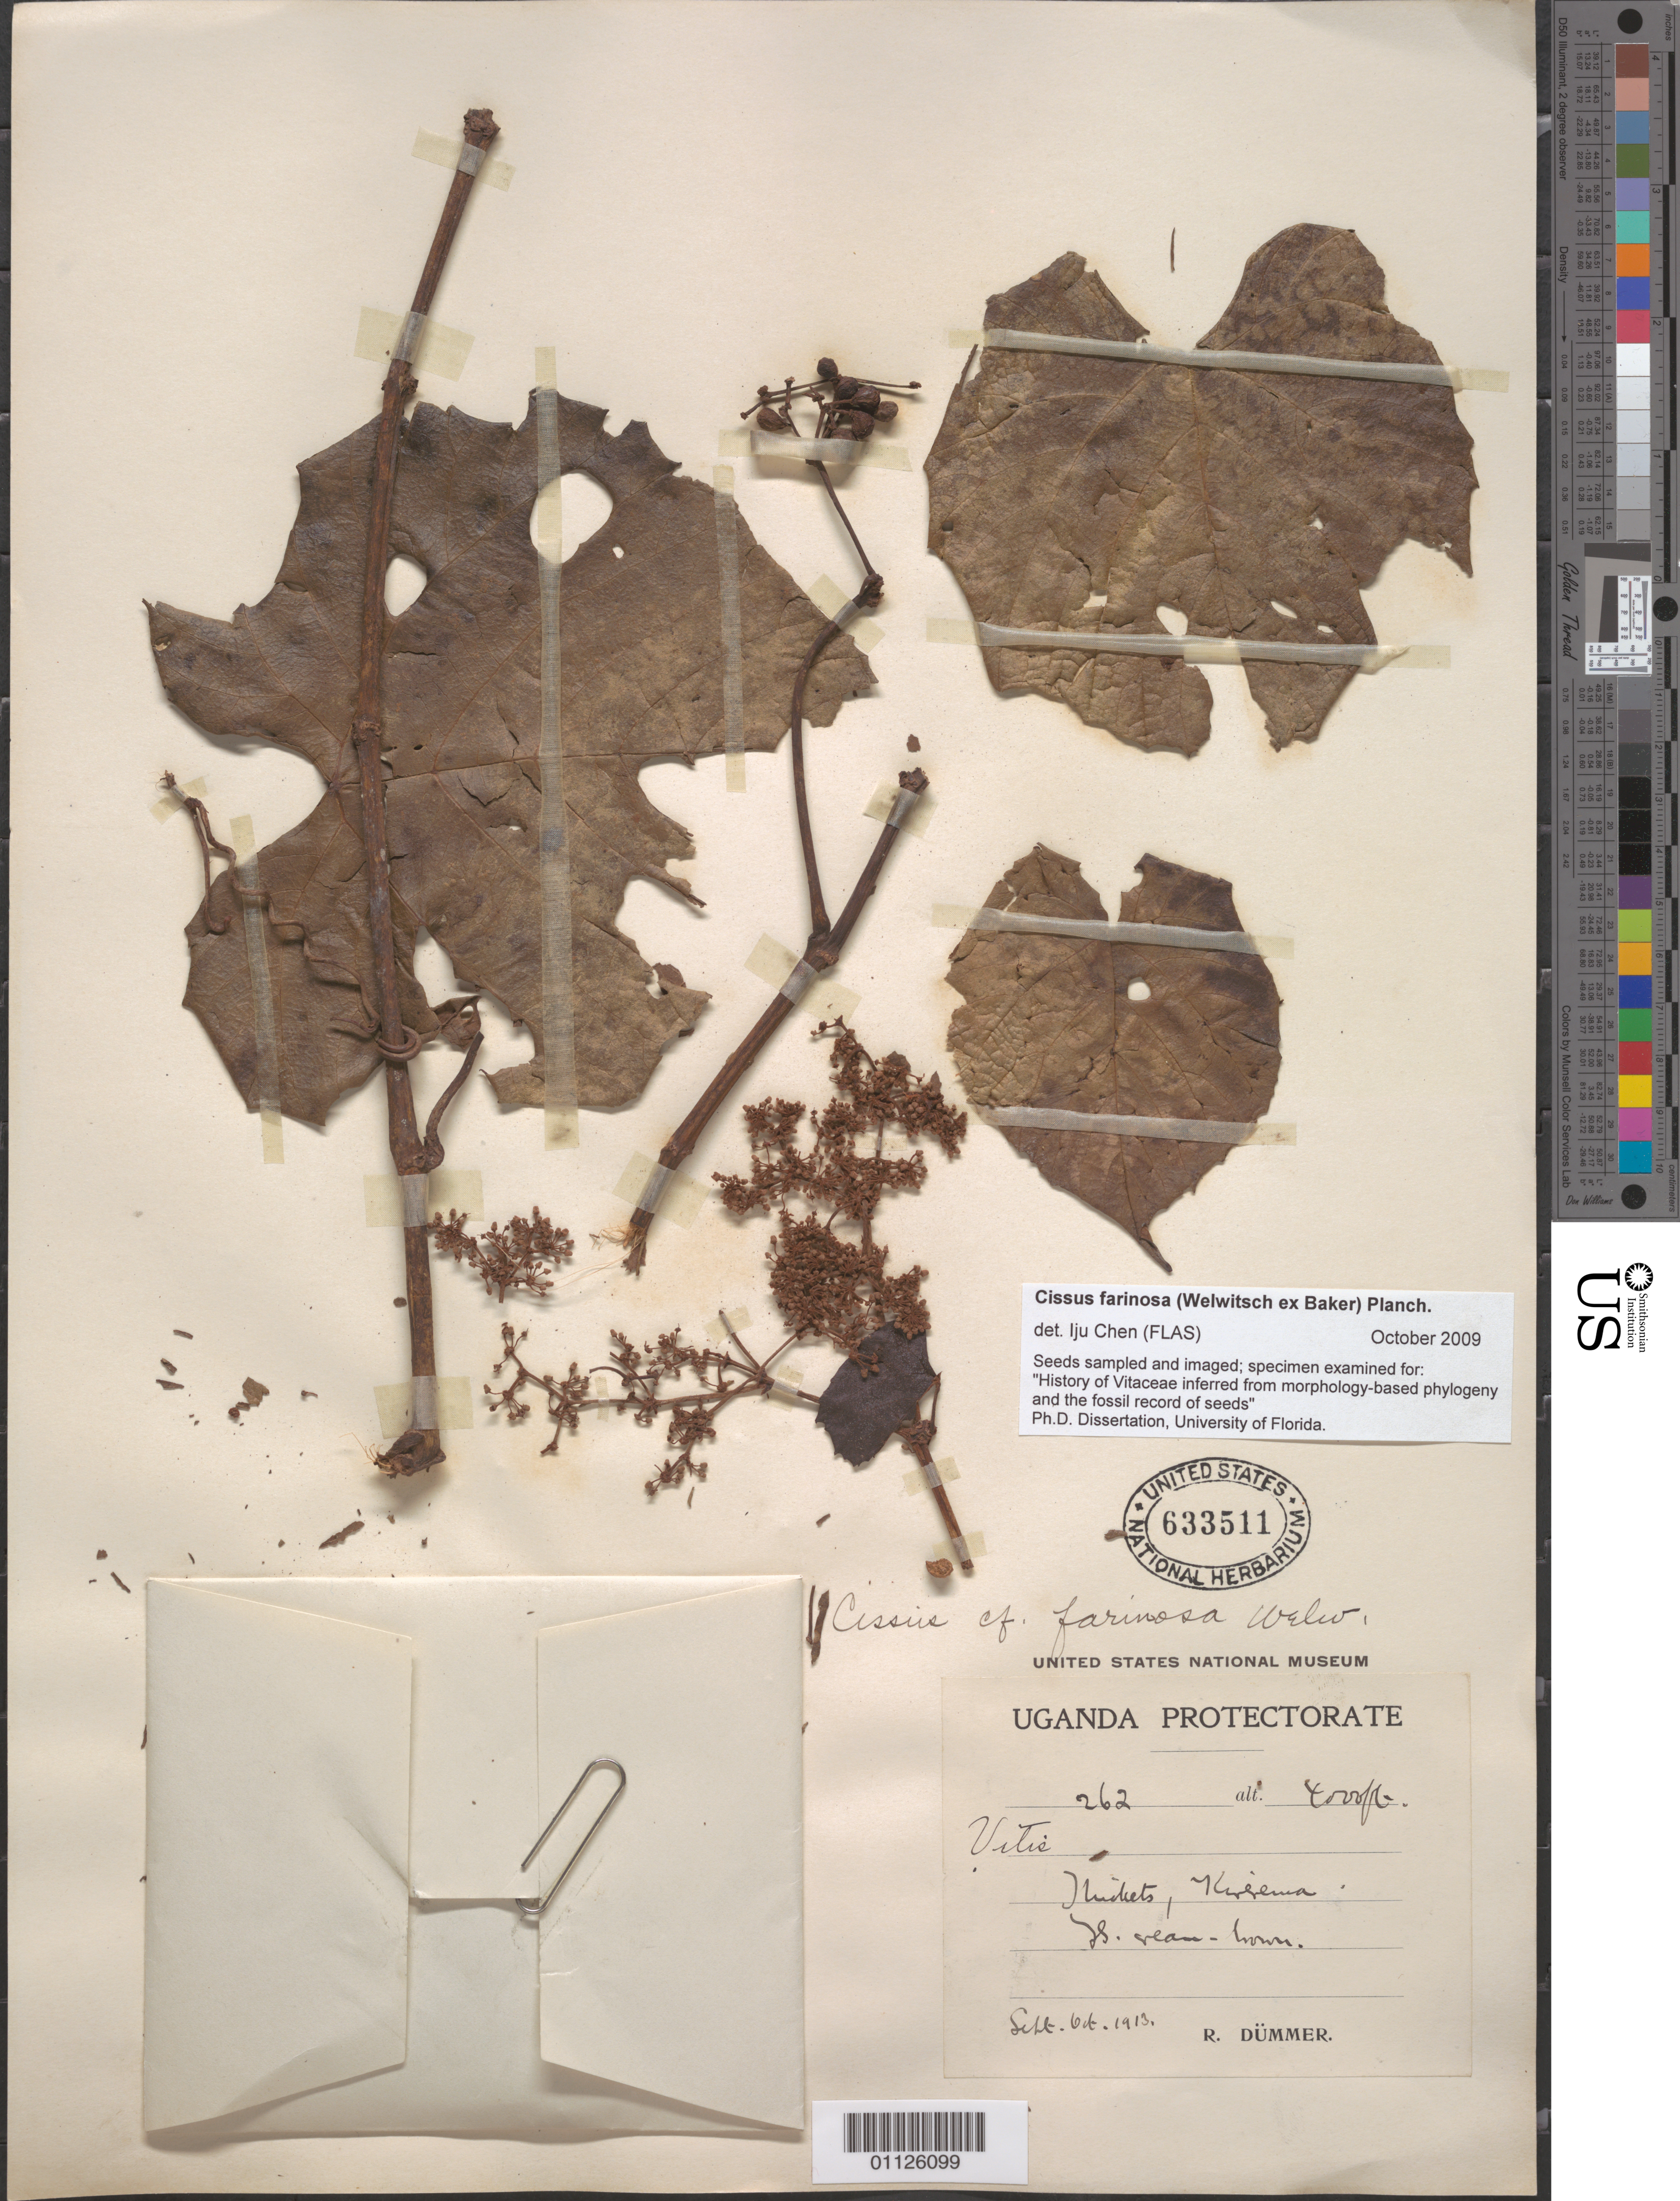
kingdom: Plantae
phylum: Tracheophyta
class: Magnoliopsida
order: Vitales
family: Vitaceae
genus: Cissus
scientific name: Cissus doeringii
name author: Gilg & Brandt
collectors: R. A. Dümmer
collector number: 262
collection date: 1913-09/1913-10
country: Uganda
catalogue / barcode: US 633511